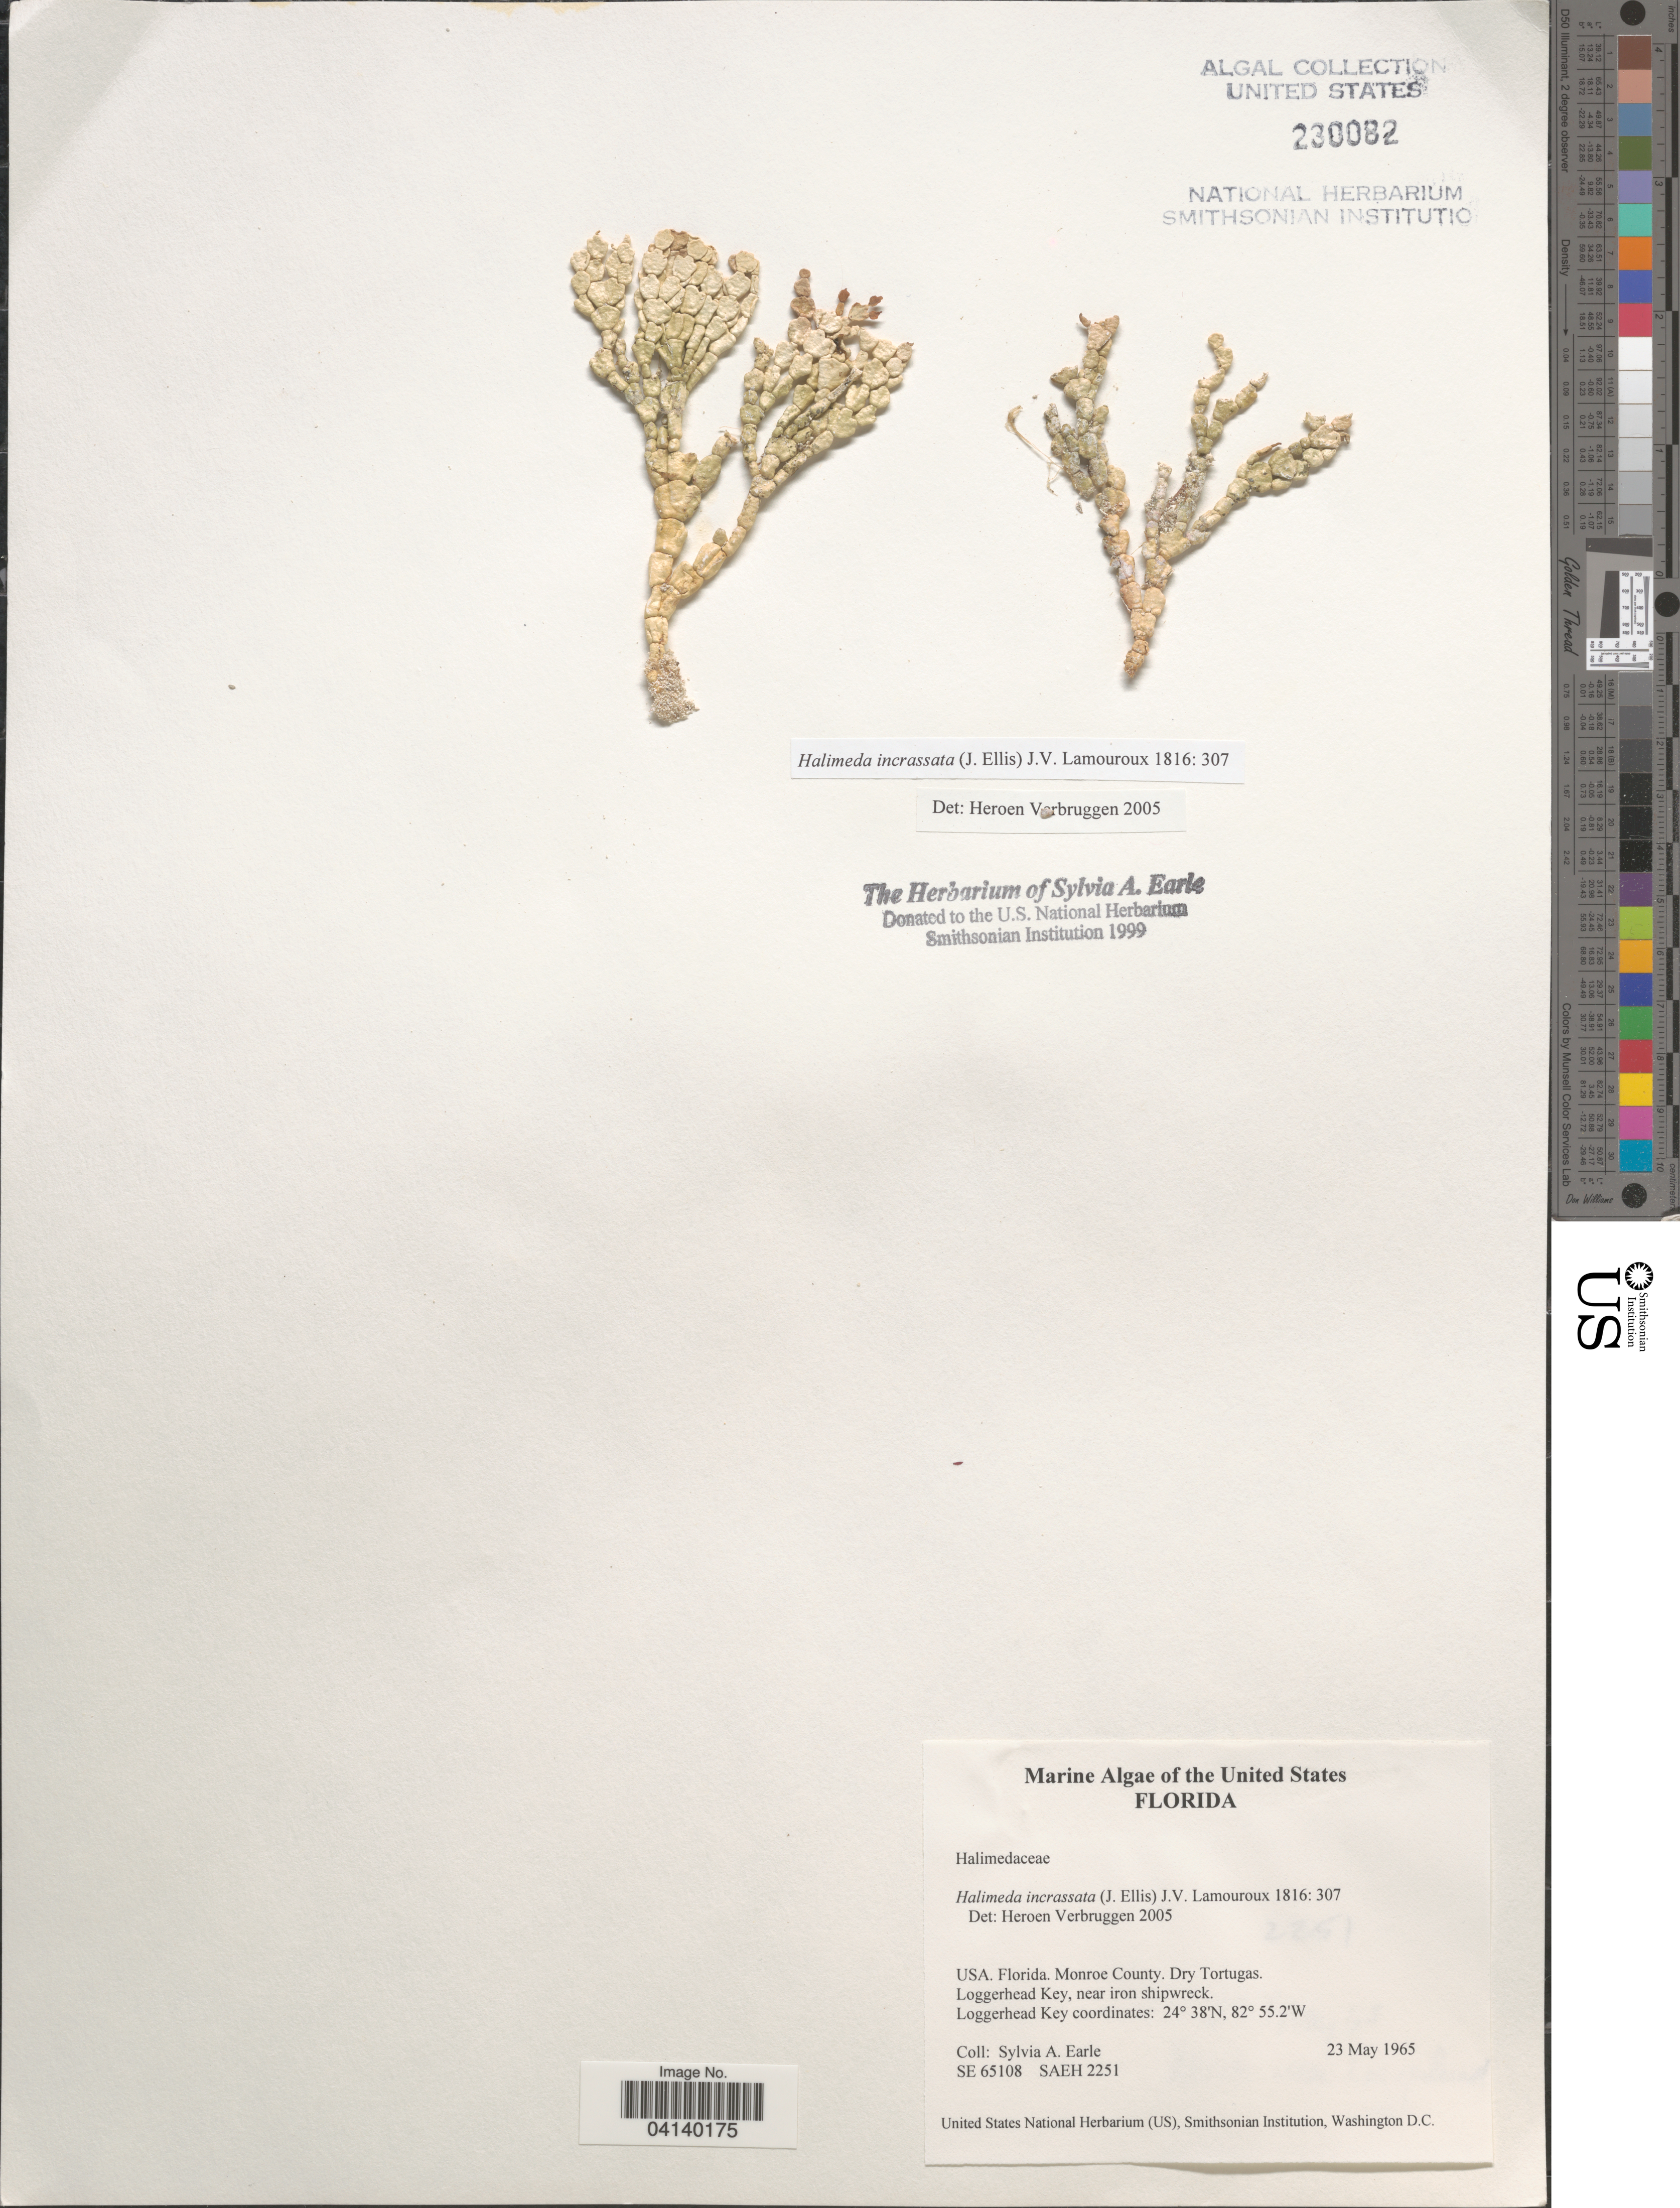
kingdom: Plantae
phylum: Chlorophyta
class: Ulvophyceae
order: Bryopsidales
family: Halimedaceae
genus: Halimeda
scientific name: Halimeda incrassata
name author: (J. Ellis) J.V.Lamouroux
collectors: S. A. Earle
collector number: SE65108/SAEH2251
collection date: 1965-05-23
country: United States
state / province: Florida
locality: Monroe County. Dry Tortugas. Loggerhead Key, near iron shipwreck.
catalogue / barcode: US 230082